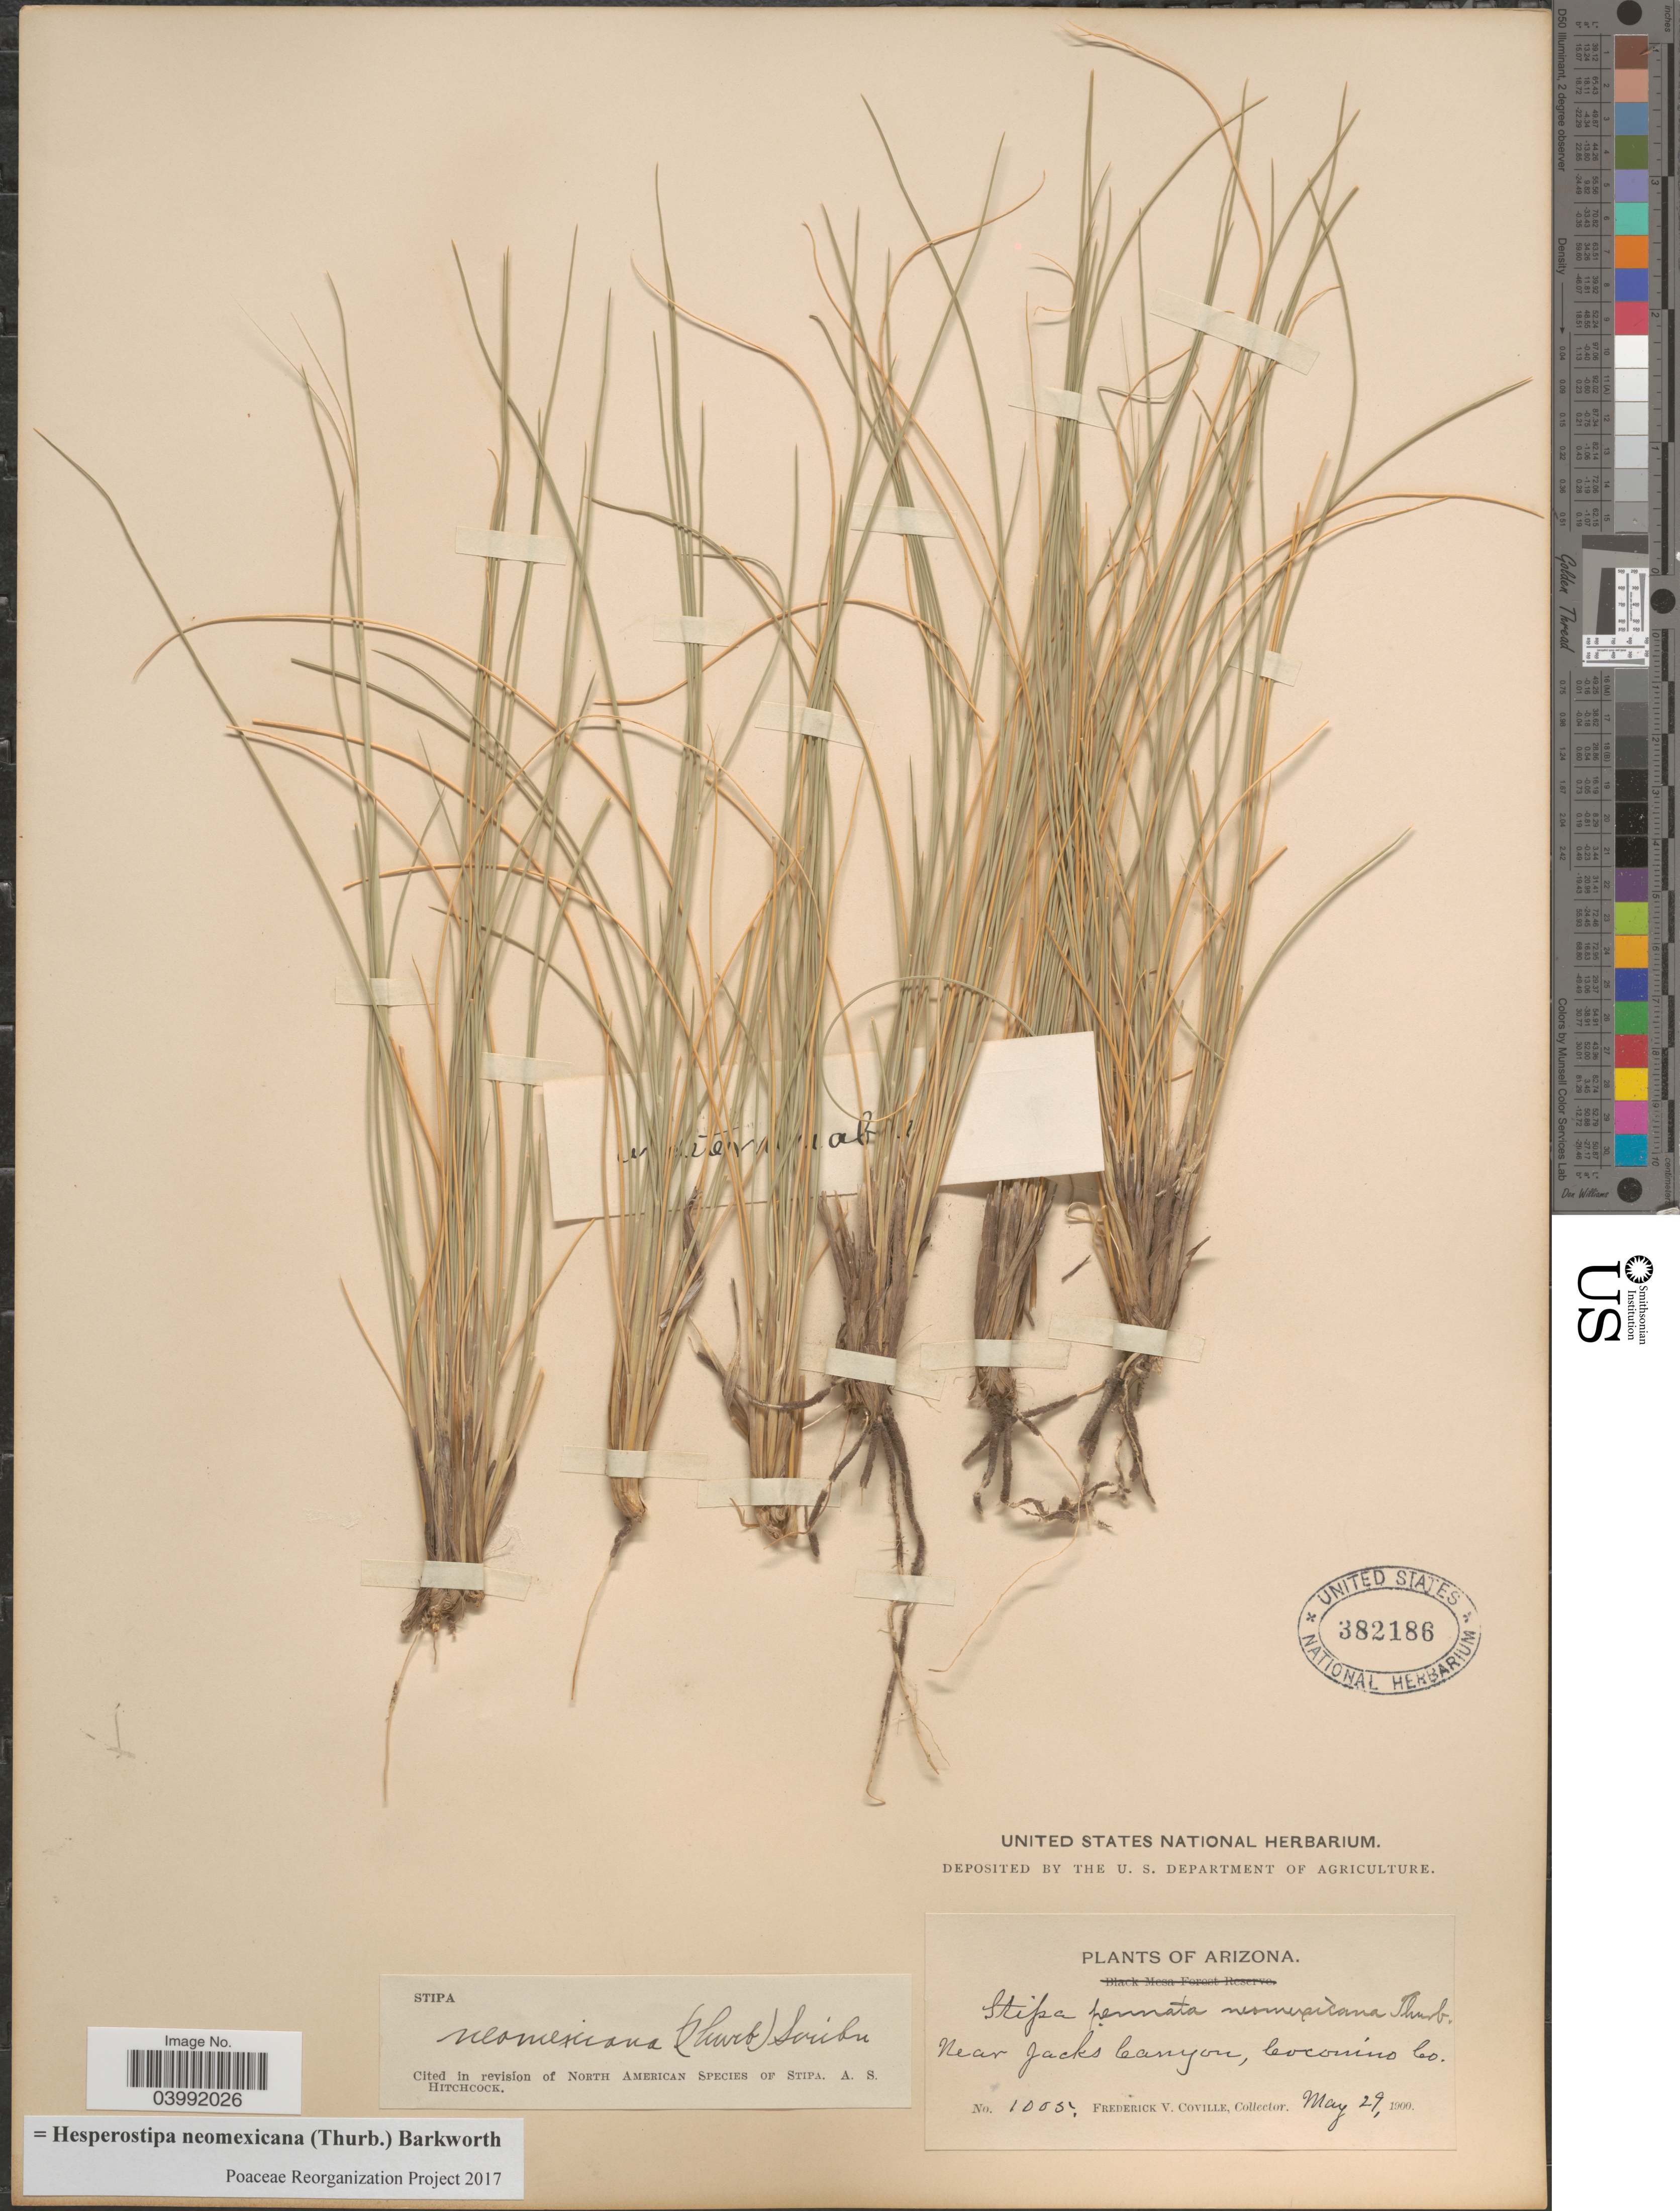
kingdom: Plantae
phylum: Tracheophyta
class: Liliopsida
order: Poales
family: Poaceae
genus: Hesperostipa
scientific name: Hesperostipa neomexicana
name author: (Thurb.) Barkworth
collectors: F. V. Coville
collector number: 1005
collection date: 1900-05-29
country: United States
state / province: Arizona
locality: Near Jacks Canyon, Coconino Co.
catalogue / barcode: US 382186